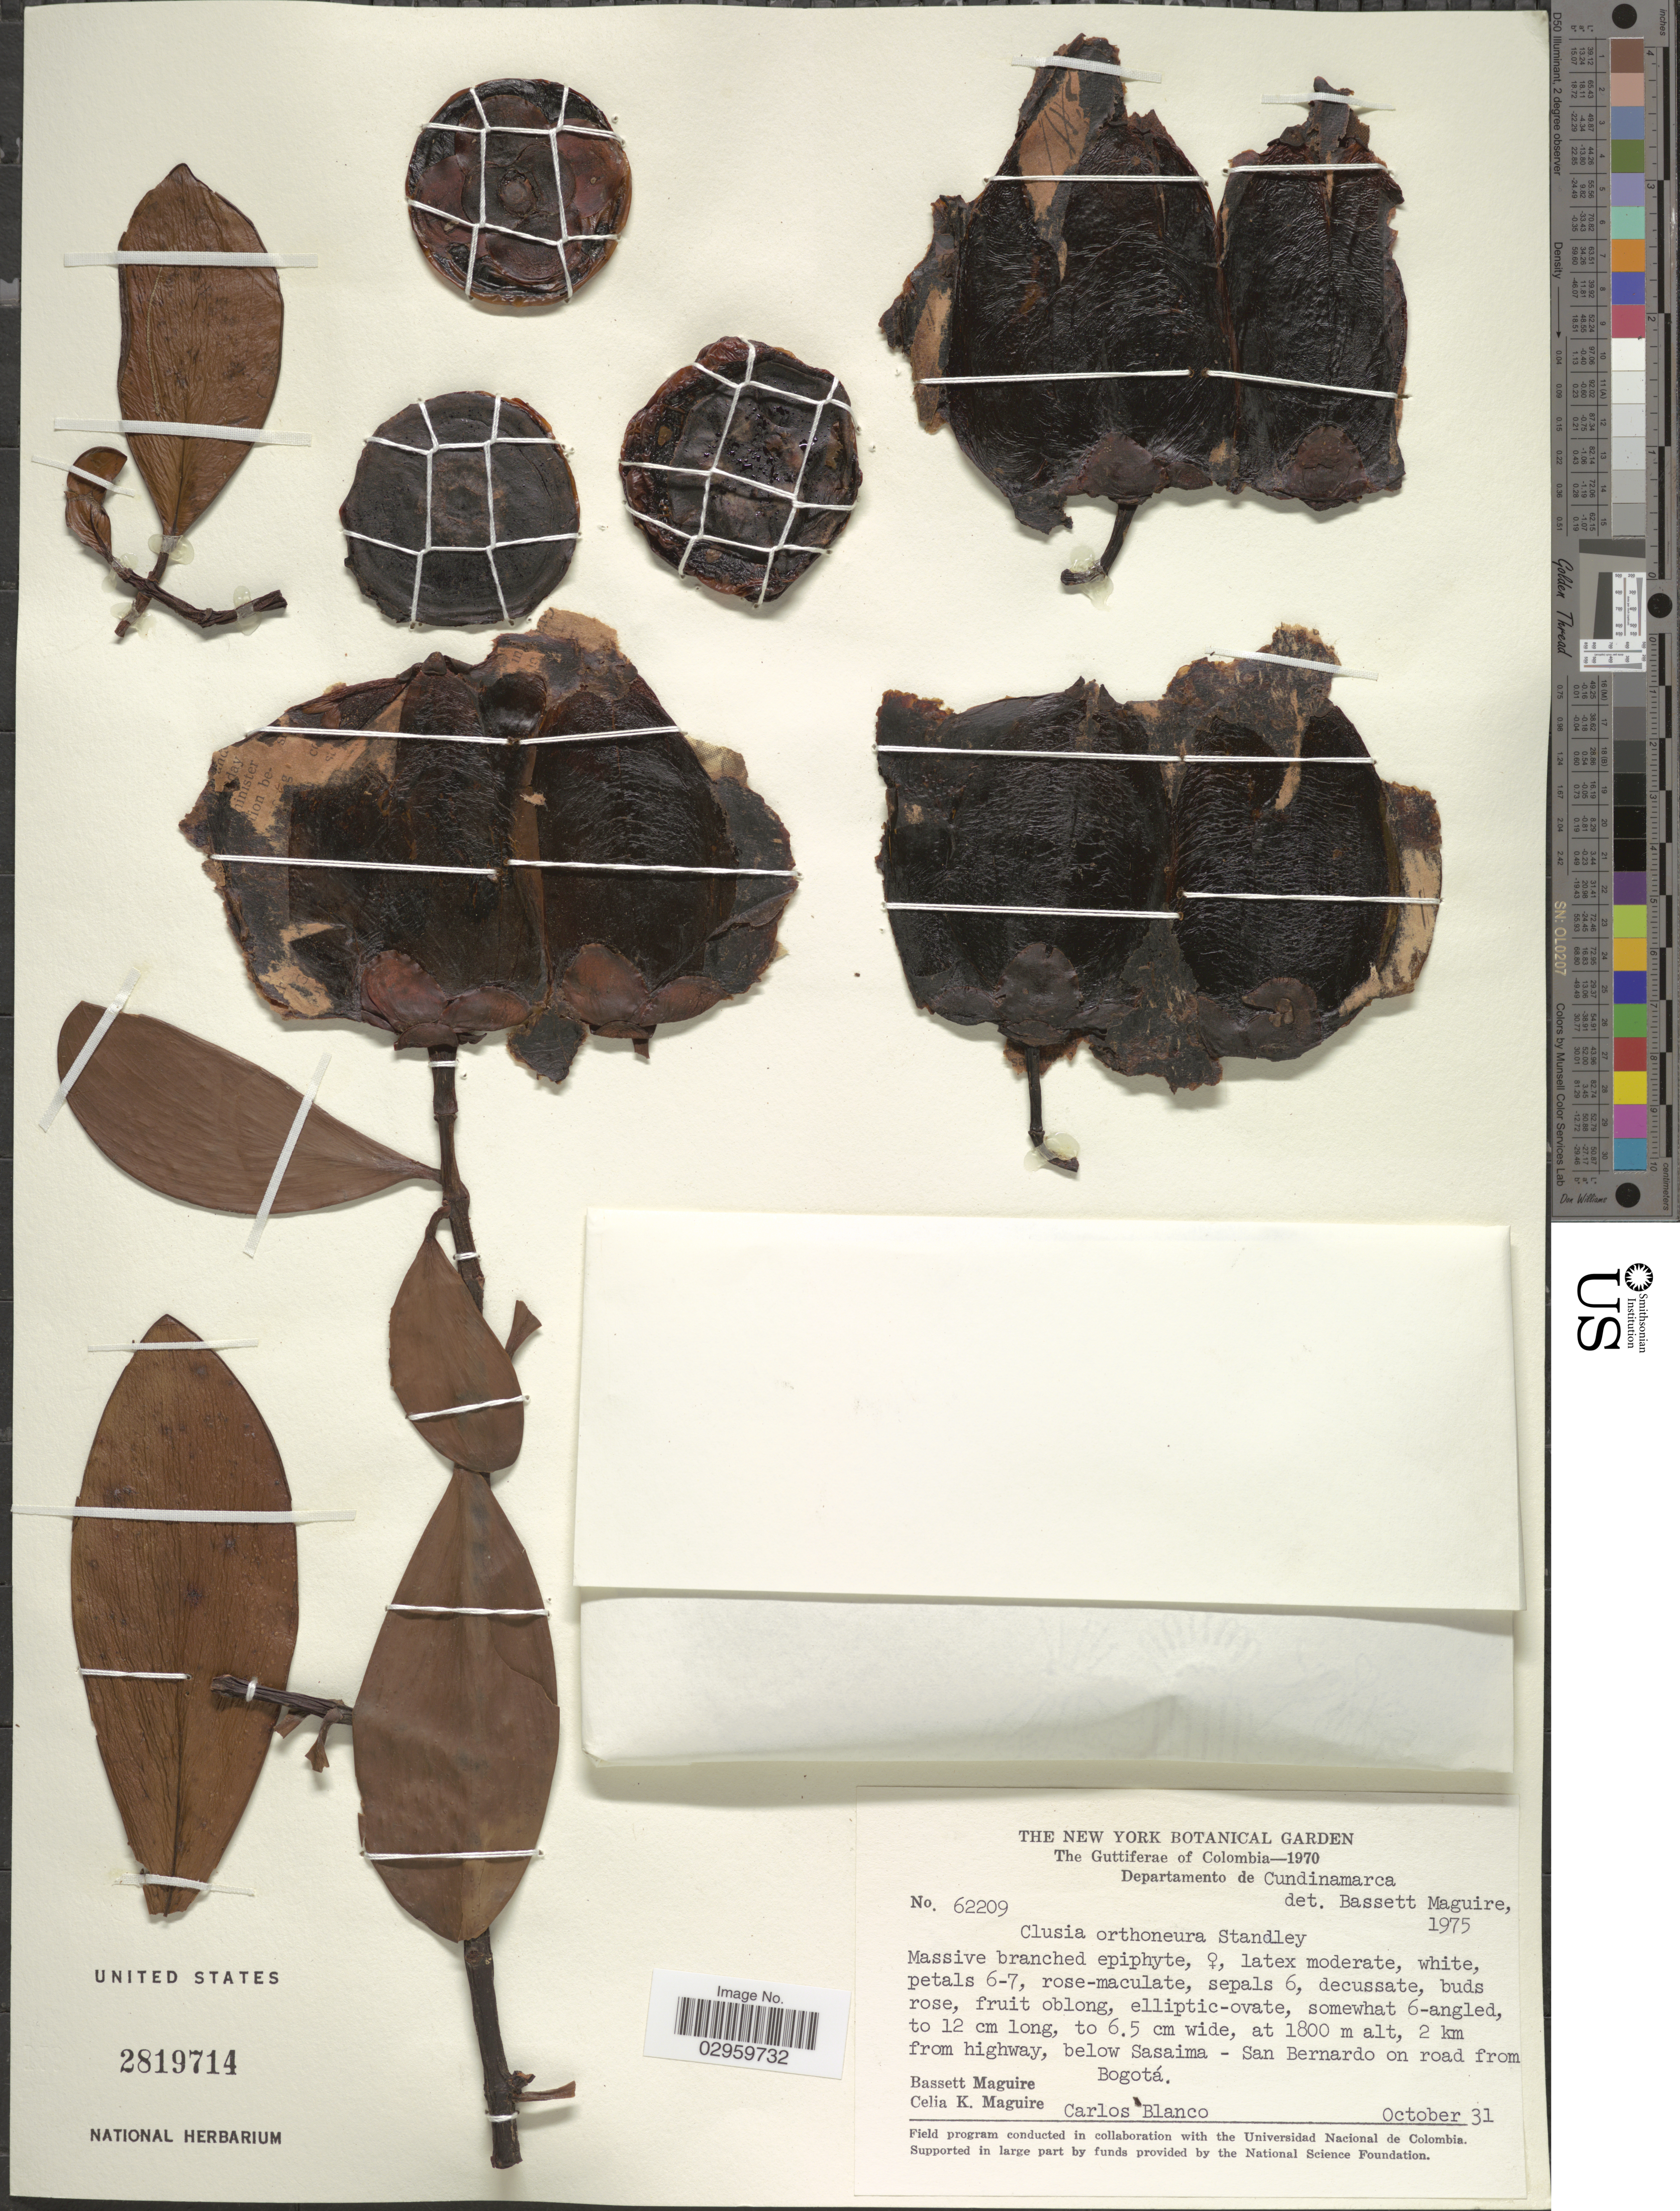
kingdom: Plantae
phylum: Tracheophyta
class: Magnoliopsida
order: Malpighiales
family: Clusiaceae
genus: Clusia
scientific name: Clusia orthoneura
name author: Standl.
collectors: B. Maguire, C. K. Maguire & C. Blanco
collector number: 62209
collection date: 1970-10-31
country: Colombia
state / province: Cundinamarca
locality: The Guttiferae of Colombia [unsure placement] Departamento de Cundinamarca. 2 km from highway, below Sasaima - San Bernardo on road from Bogotá.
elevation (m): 1800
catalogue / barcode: US 2819714